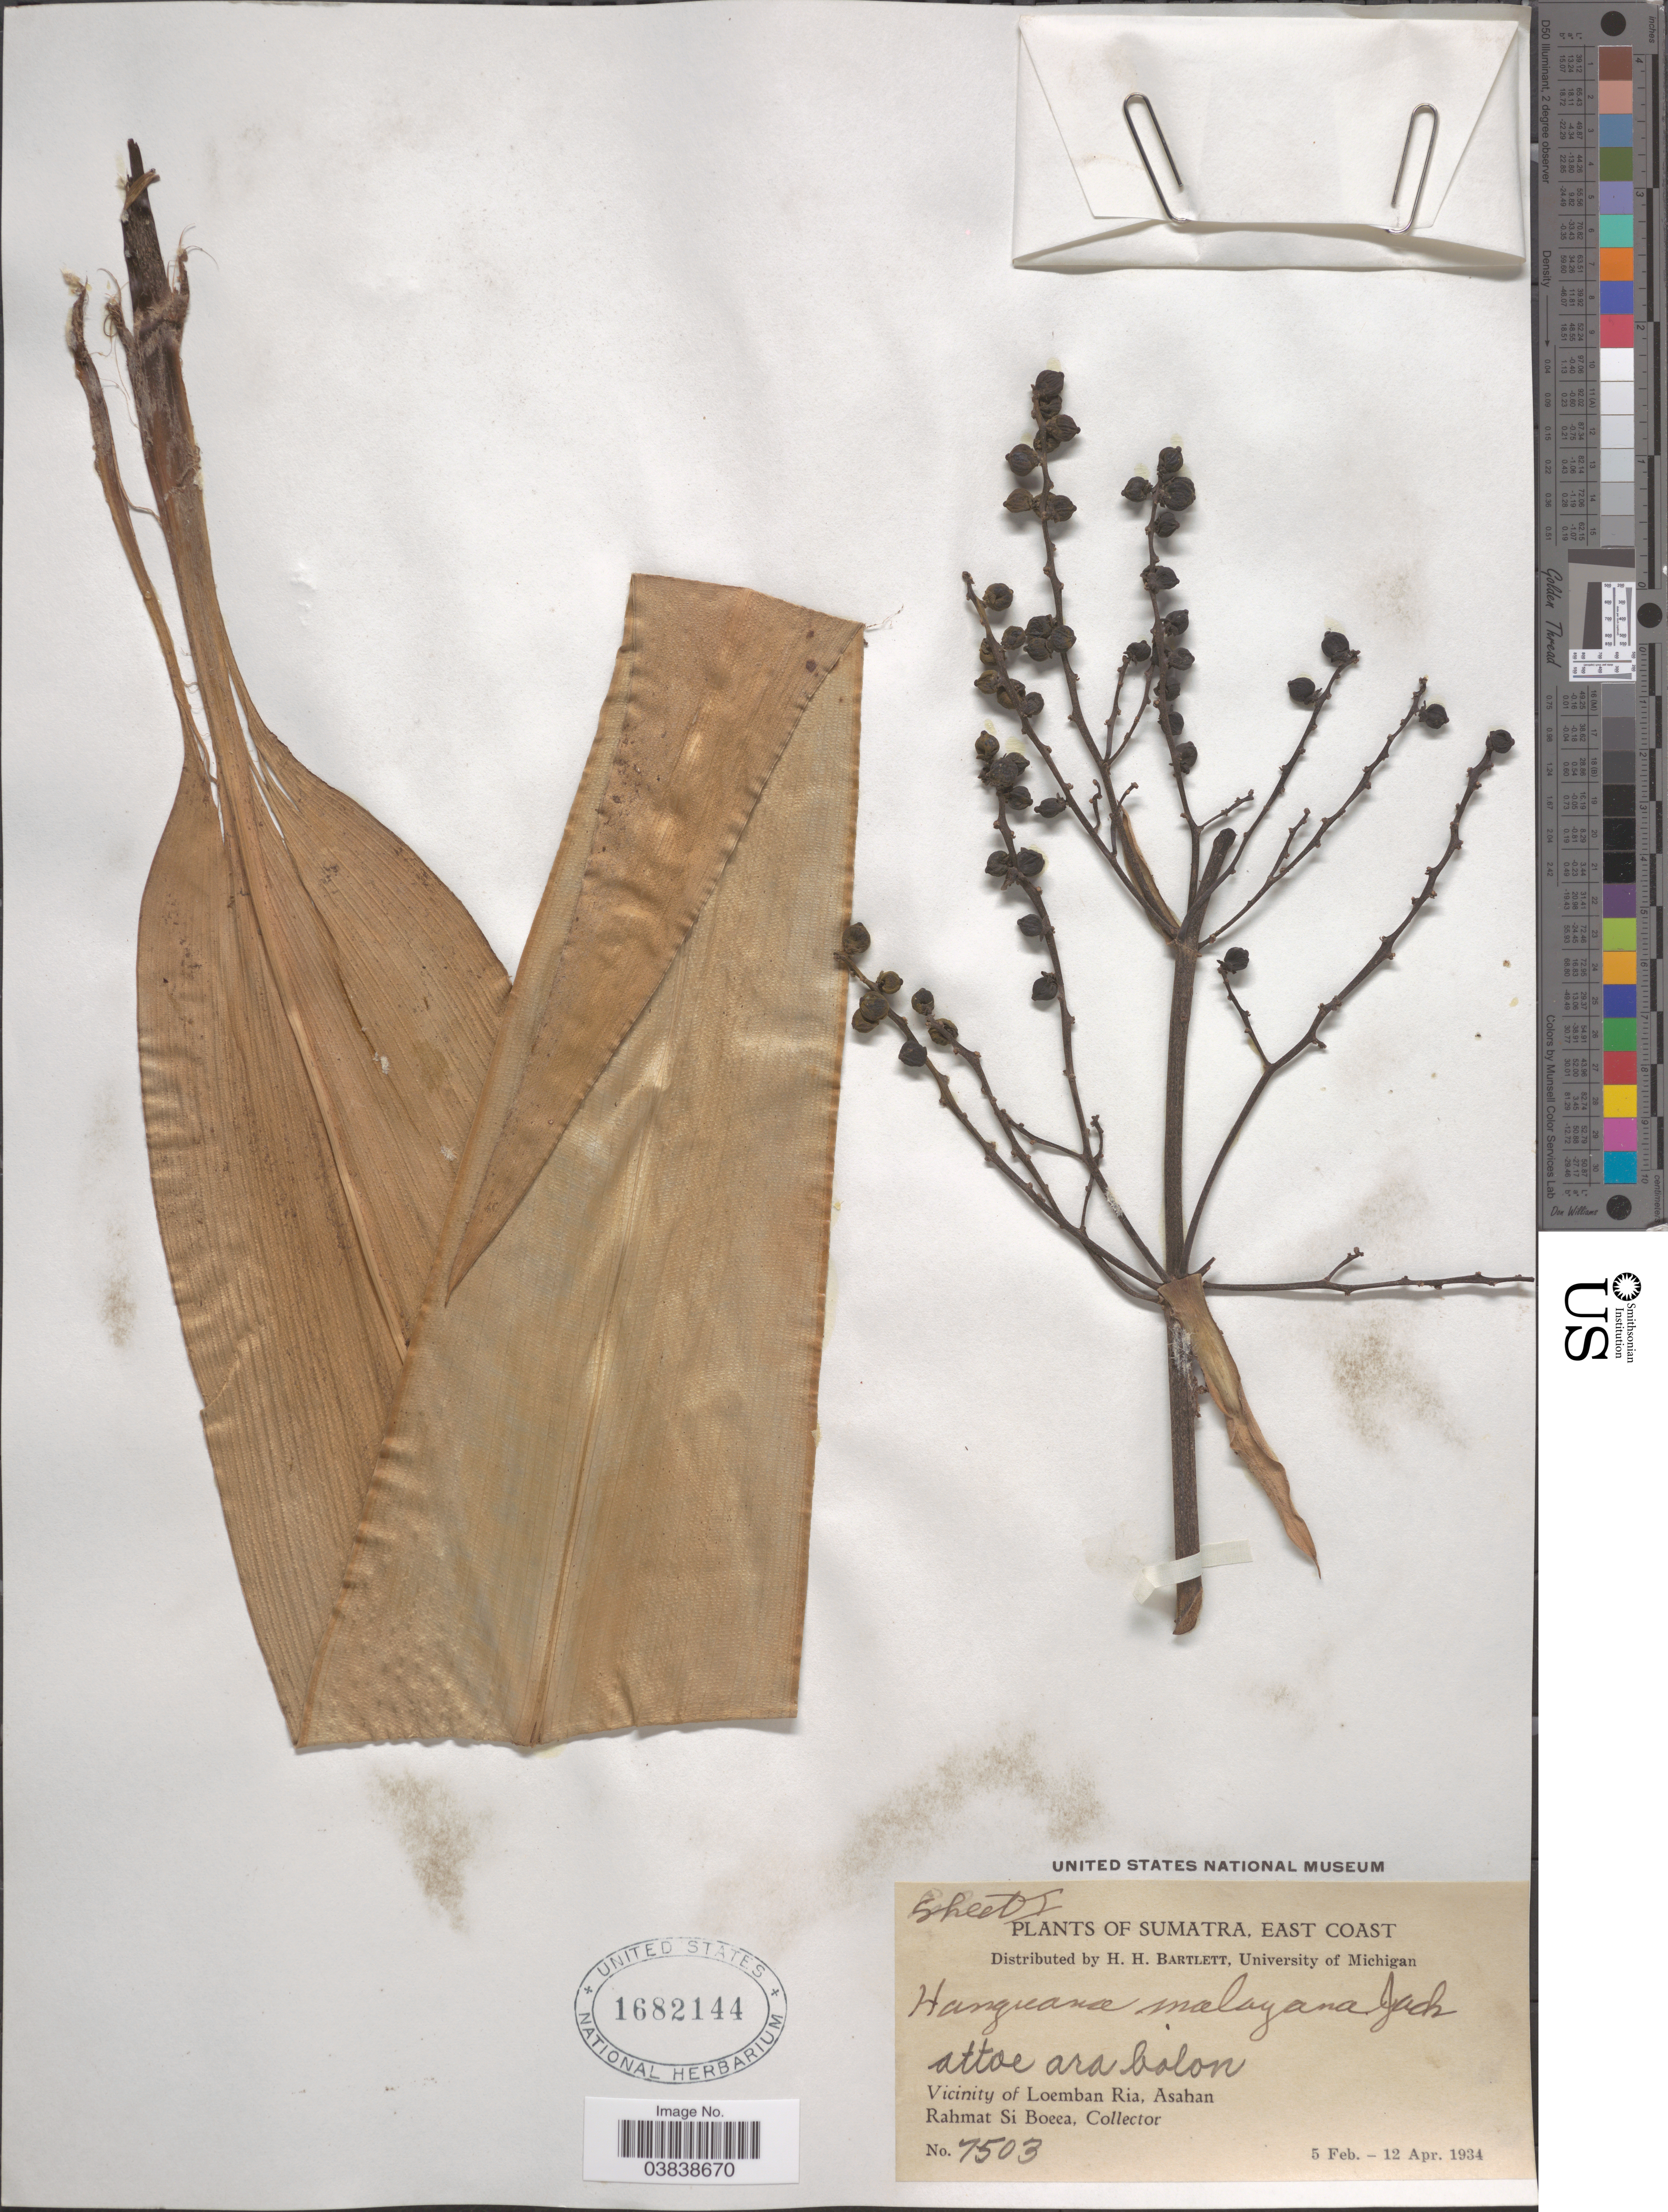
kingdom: Plantae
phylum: Tracheophyta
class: Liliopsida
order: Commelinales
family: Hanguanaceae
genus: Hanguana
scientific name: Hanguana malayana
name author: (Jack) Merr.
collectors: Rahmat Si Boeea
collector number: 7503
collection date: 1934-02-05/1934-04-12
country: Indonesia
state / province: Sumatra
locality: East Coast. Vicinity of Loemban Ria, Asahan.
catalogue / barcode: US 1682144